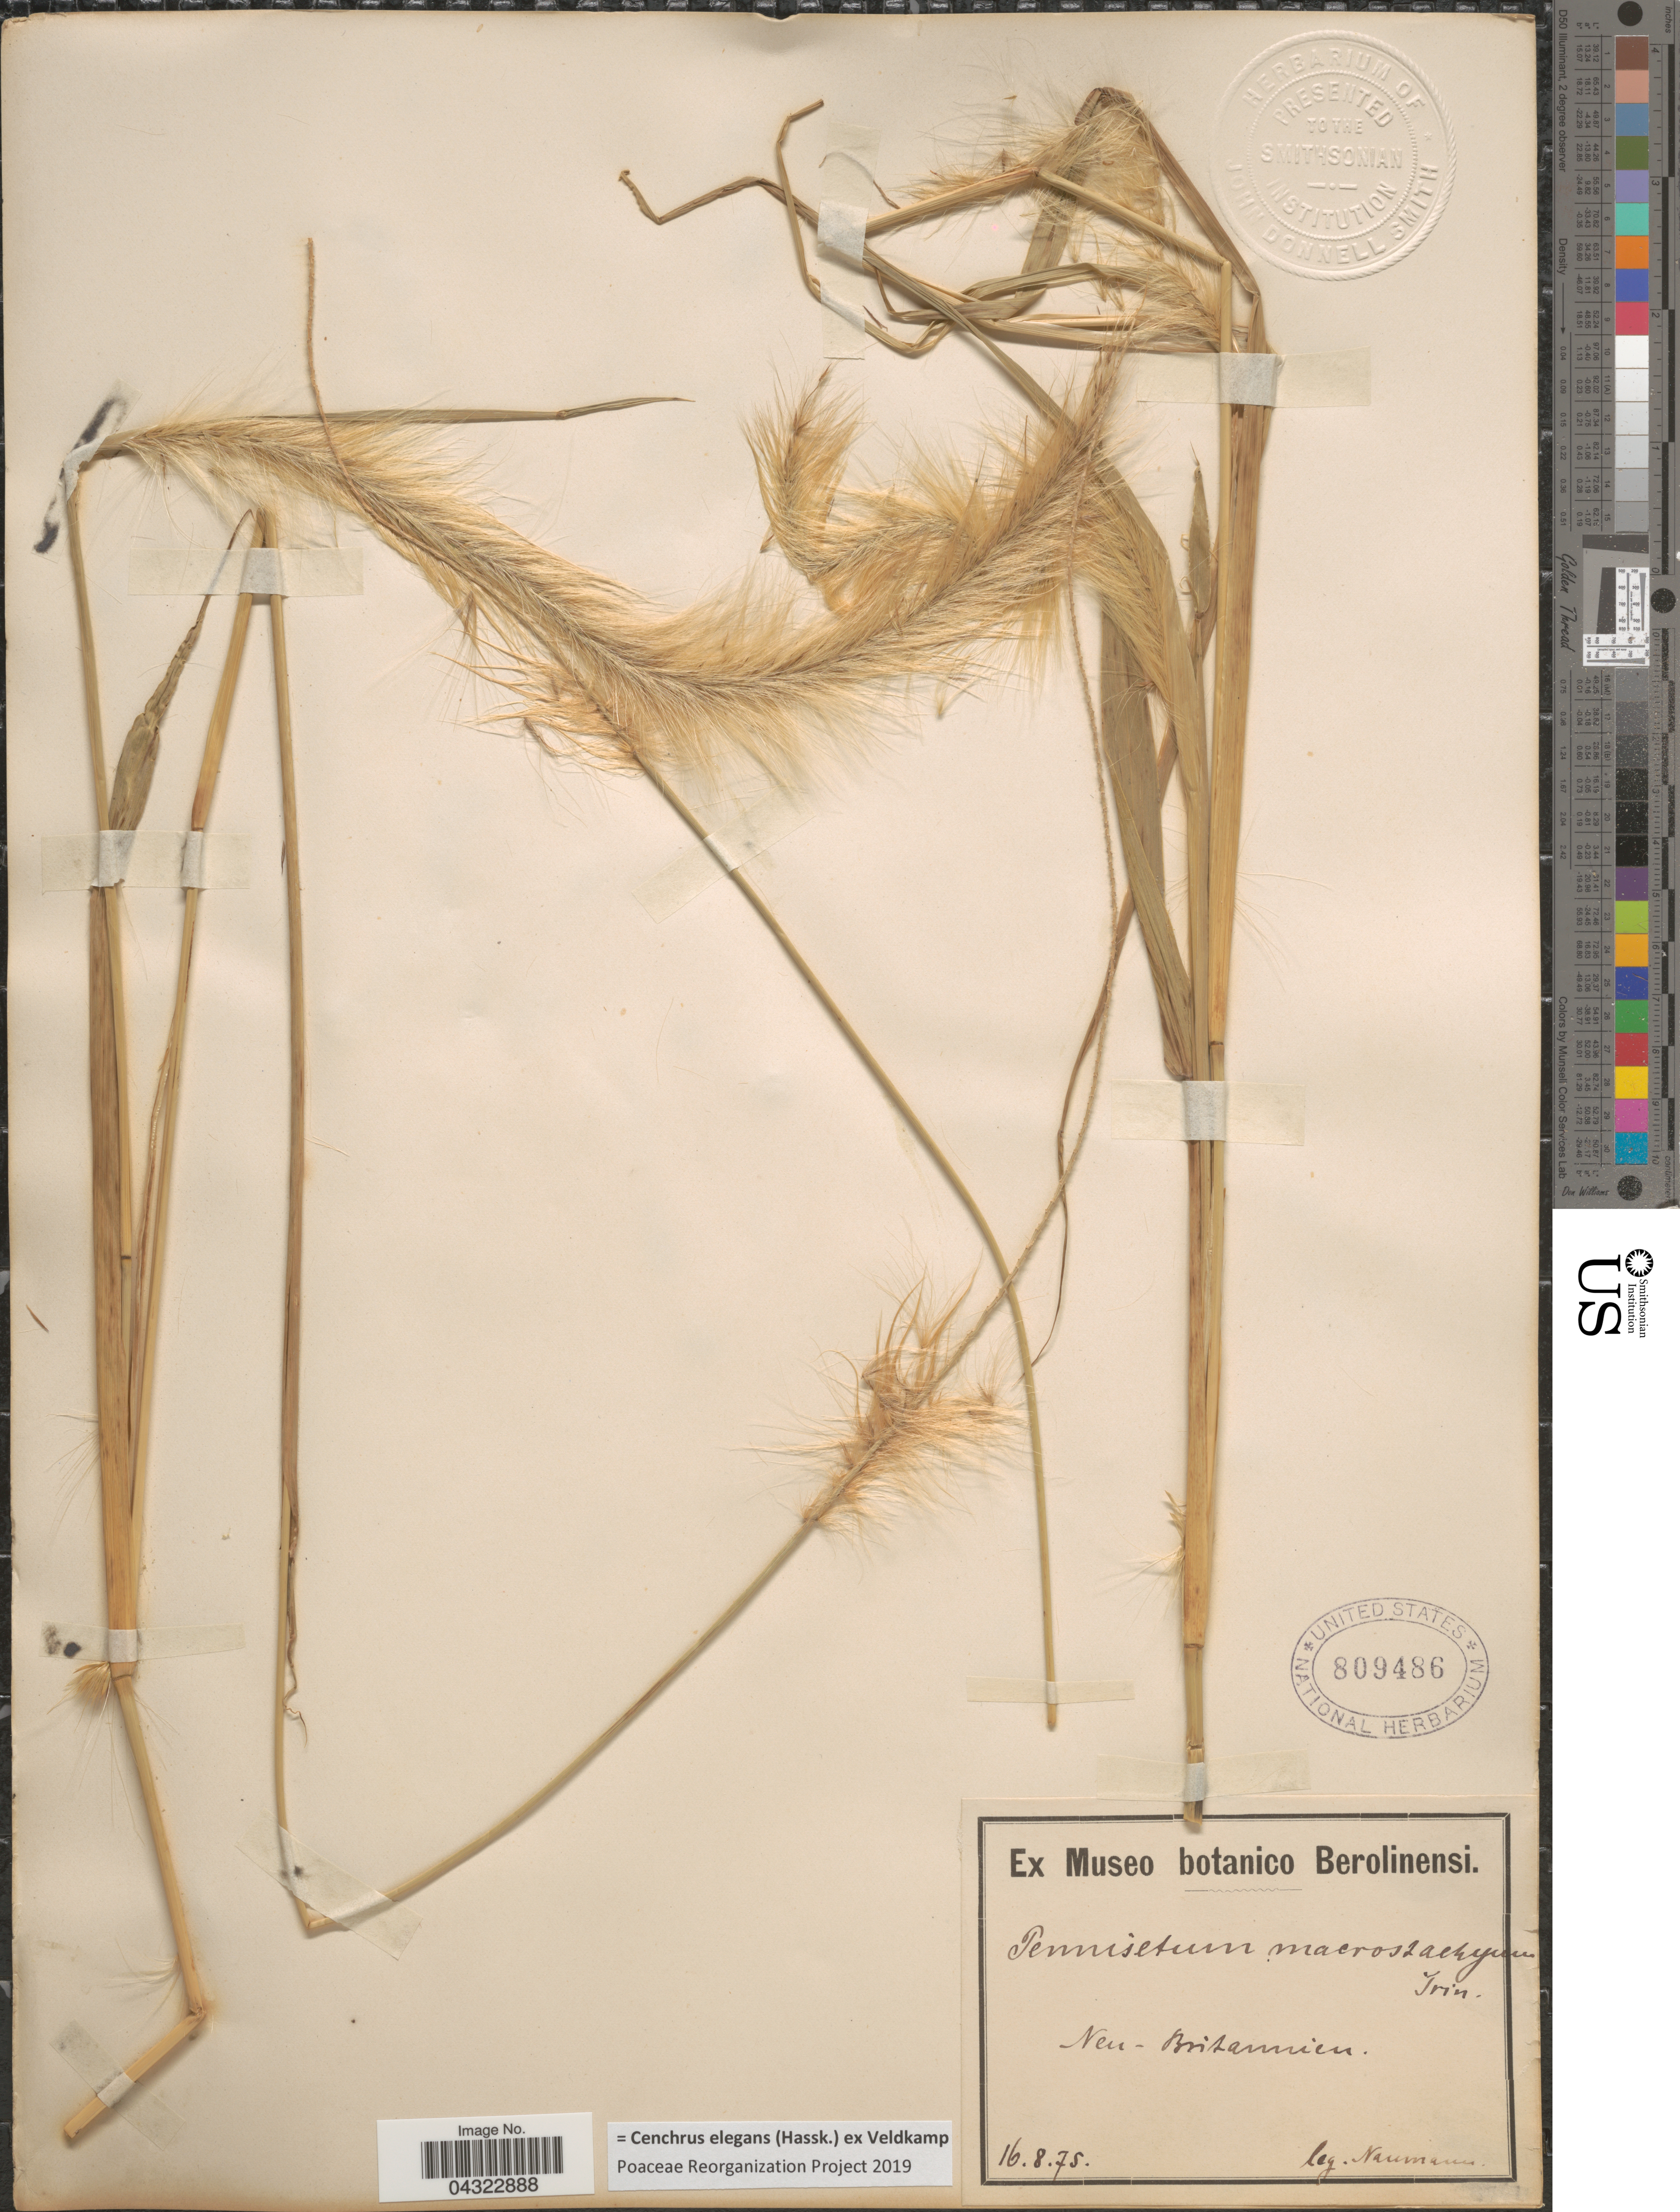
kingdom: Plantae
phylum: Tracheophyta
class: Liliopsida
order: Poales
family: Poaceae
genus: Cenchrus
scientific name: Cenchrus elegans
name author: (Hassk.) Veldkamp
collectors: -. Naumann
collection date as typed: Transcribed d/m/y: 16/8/75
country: Papua New Guinea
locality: Neu- Britannien.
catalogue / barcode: US 809486